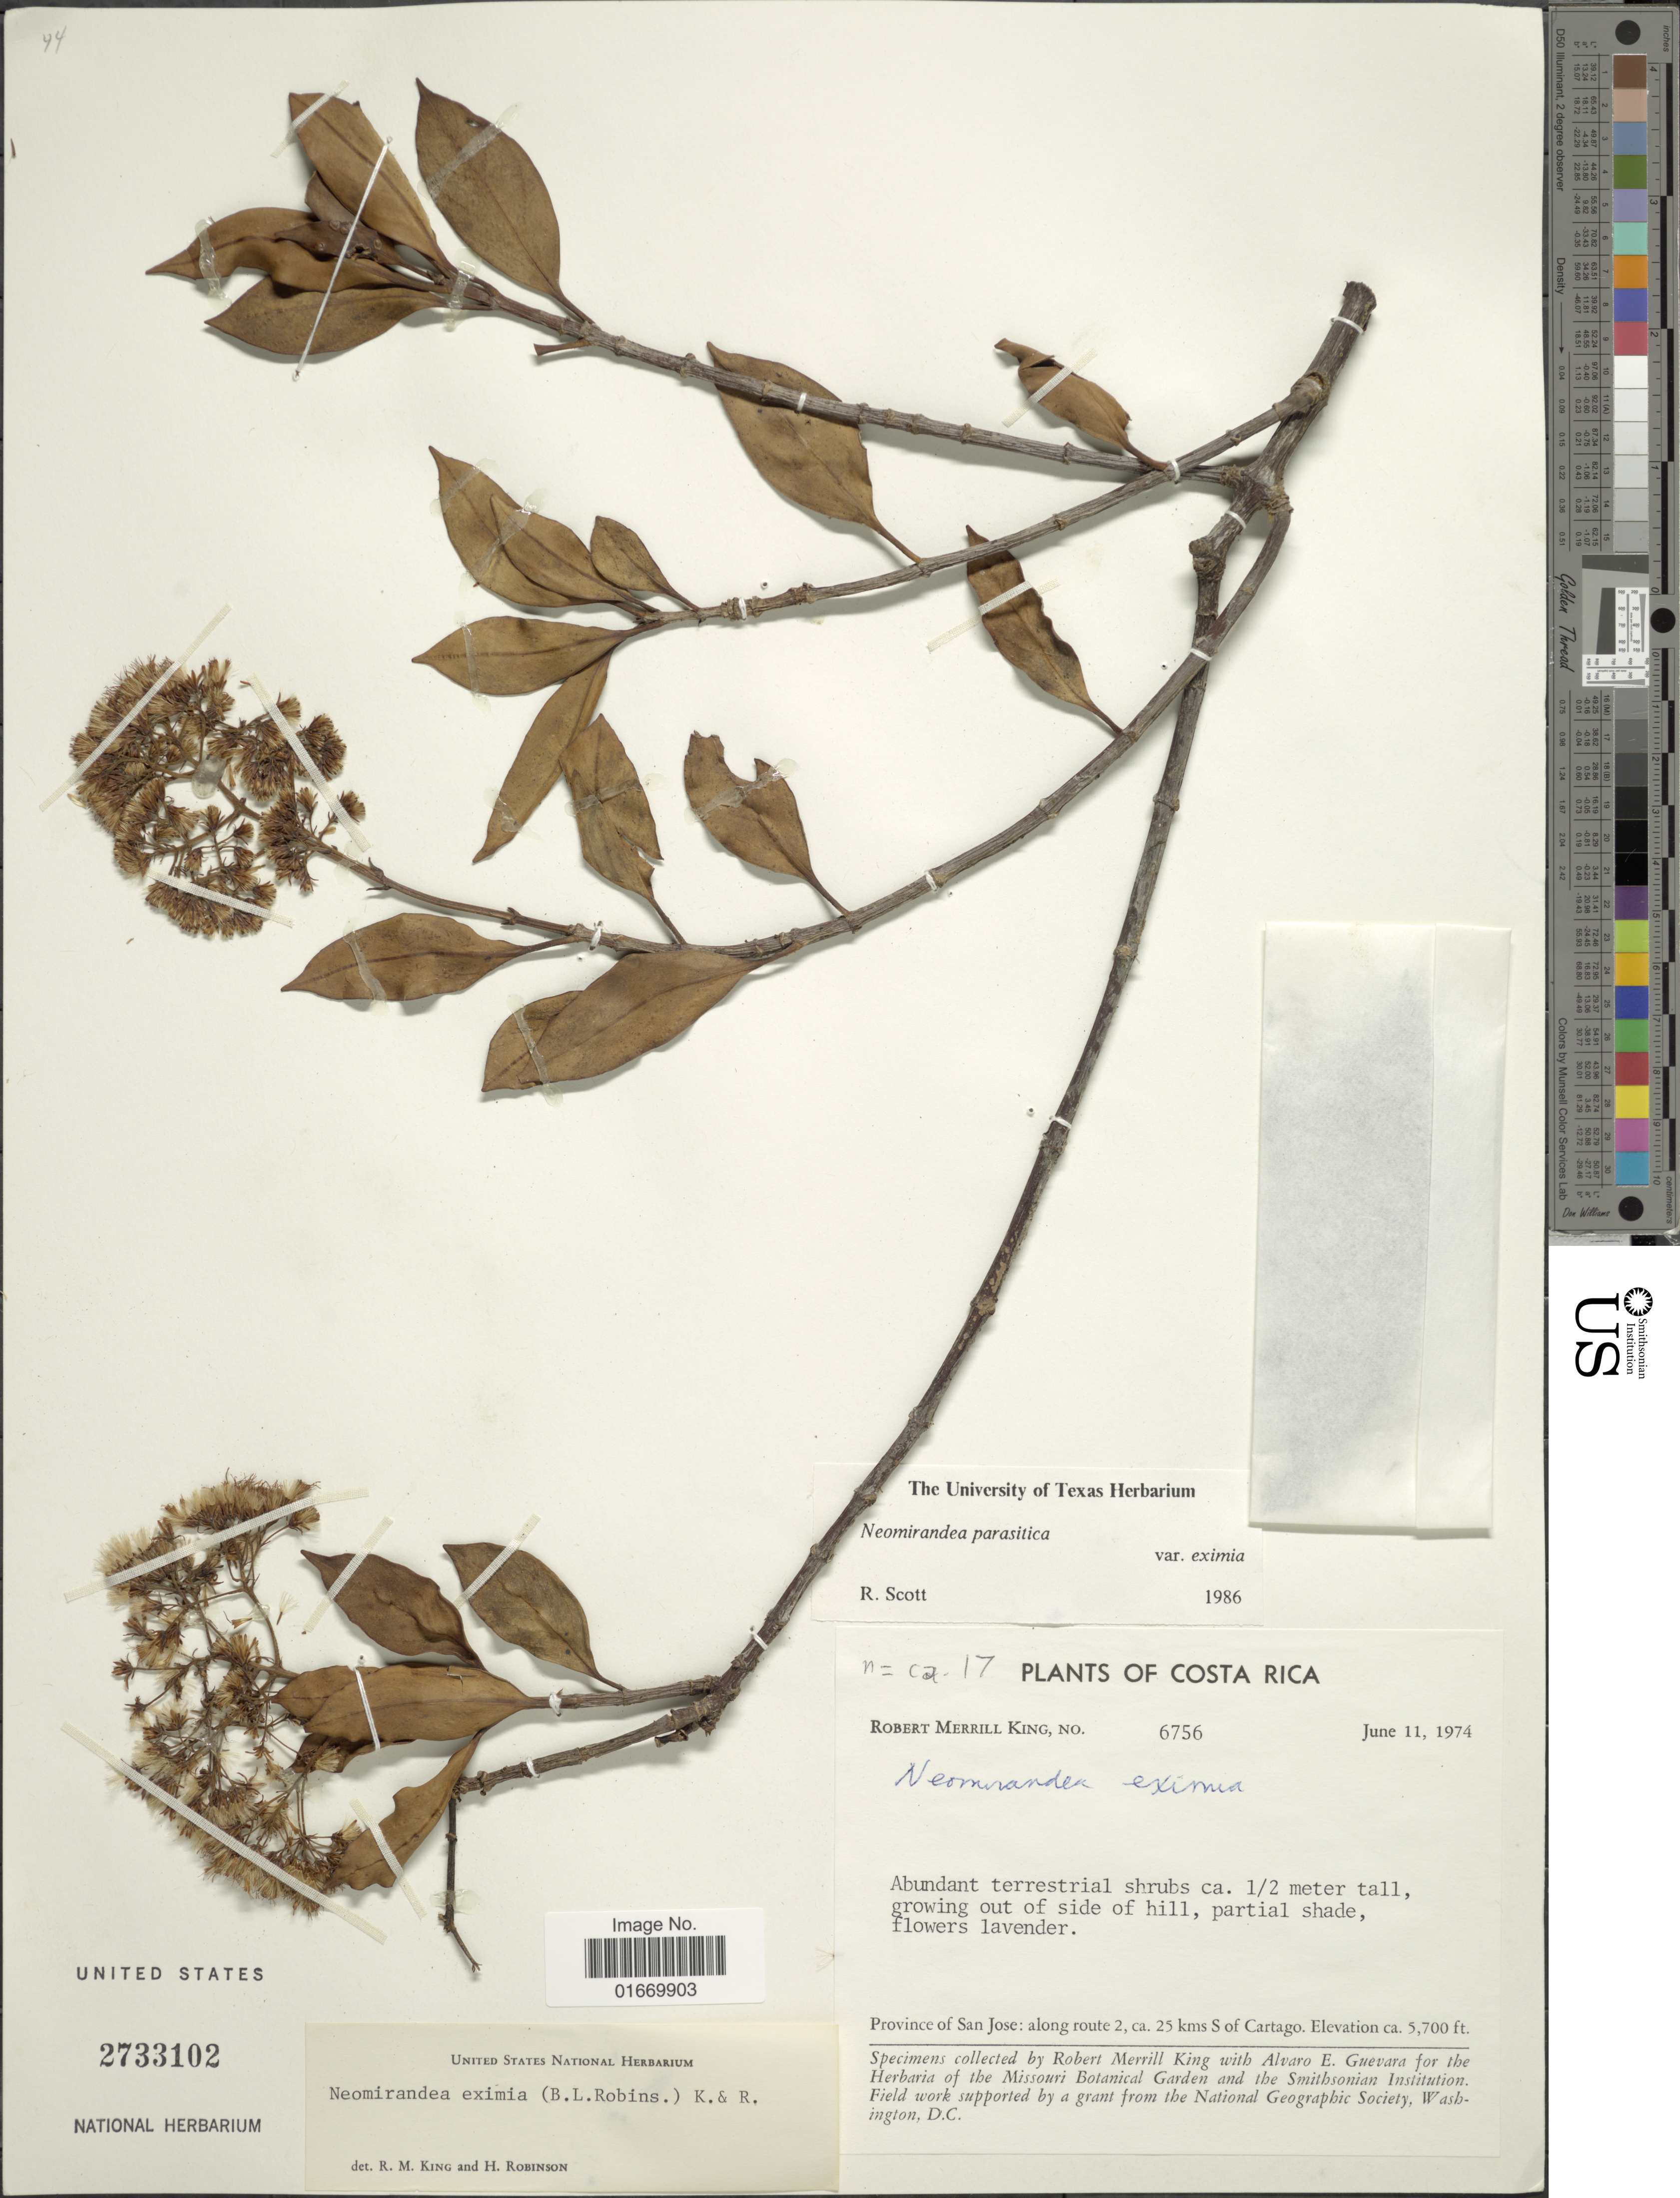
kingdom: Plantae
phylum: Tracheophyta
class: Magnoliopsida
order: Asterales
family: Asteraceae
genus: Neomirandea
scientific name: Neomirandea eximia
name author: (B.L. Rob.) R.M. King & H. Rob.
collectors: R. M. King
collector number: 6756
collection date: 1974-06-11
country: Costa Rica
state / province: San José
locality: Along route 2, ca 25 kms S of Cartago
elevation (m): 1737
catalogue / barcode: US 2733102